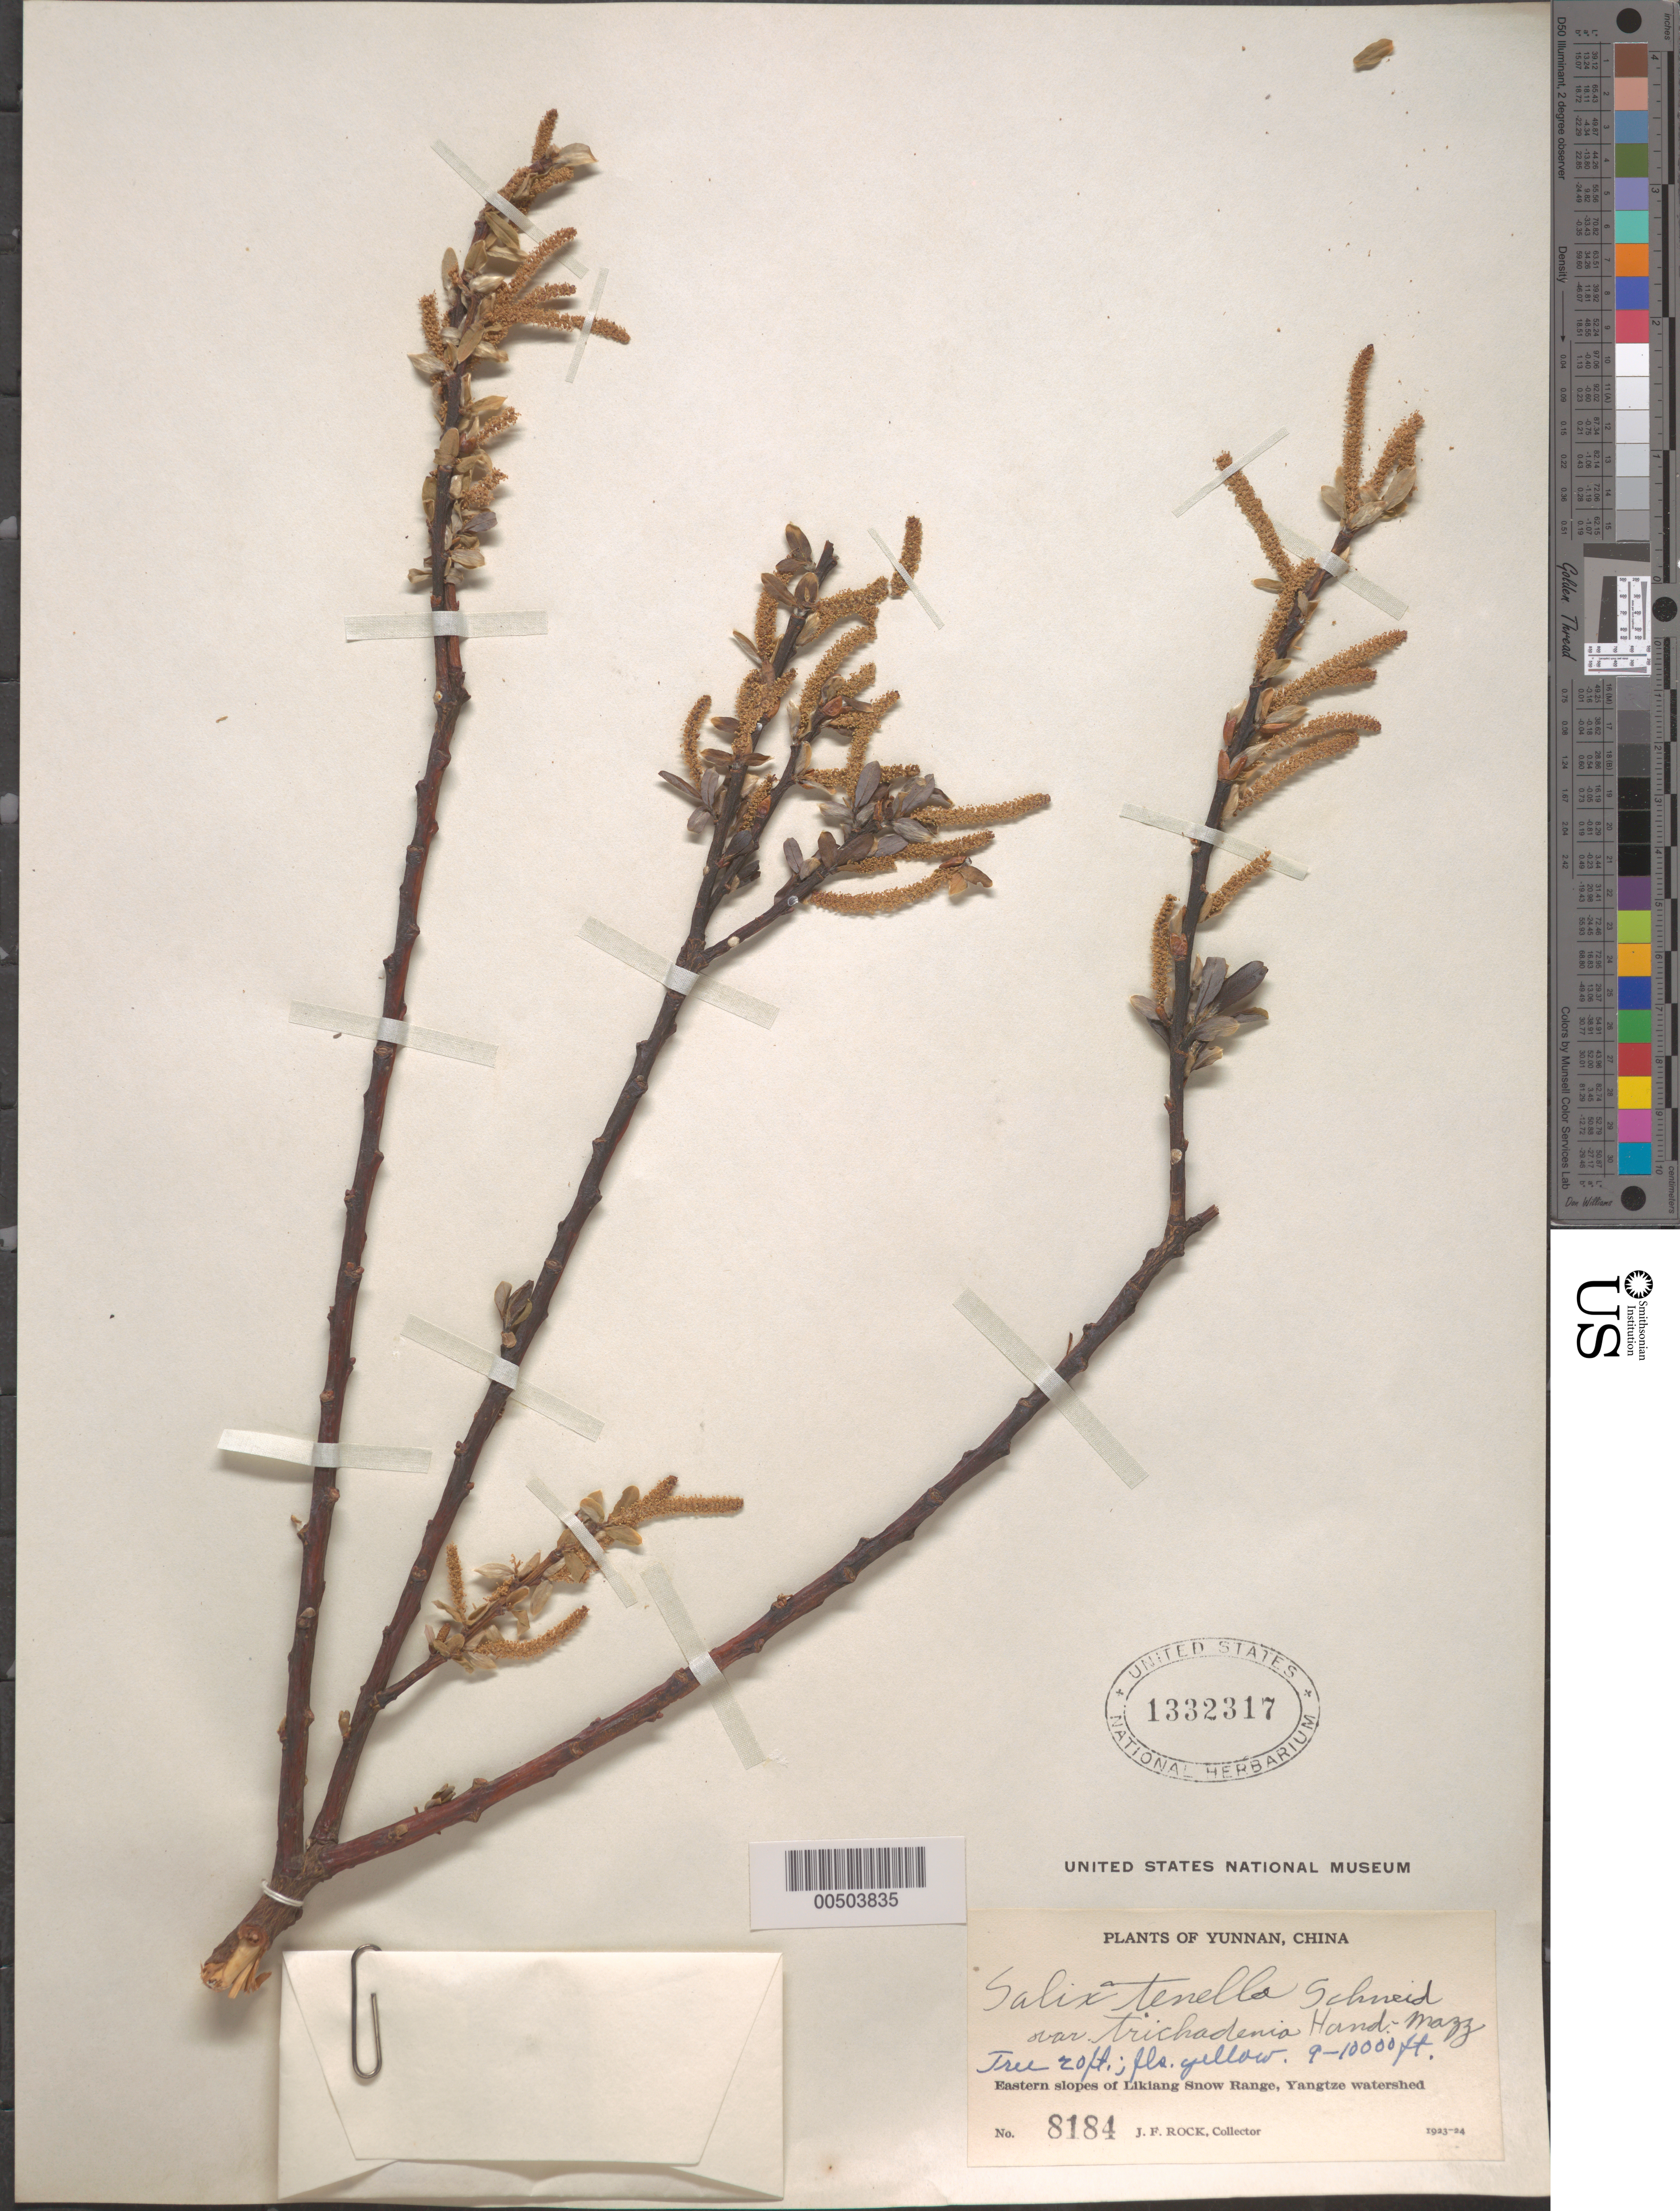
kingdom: Plantae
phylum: Tracheophyta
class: Magnoliopsida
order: Malpighiales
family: Salicaceae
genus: Salix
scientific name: Salix tenella var. trichadenia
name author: Hand.-Mazz.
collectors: J. F. Rock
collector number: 8184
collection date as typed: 1923 to -- --- 1924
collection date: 1923/1924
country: China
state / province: Yunnan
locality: Eastern slopes of Likiang snow range, Yangtze watershed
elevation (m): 3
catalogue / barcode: US 1332317